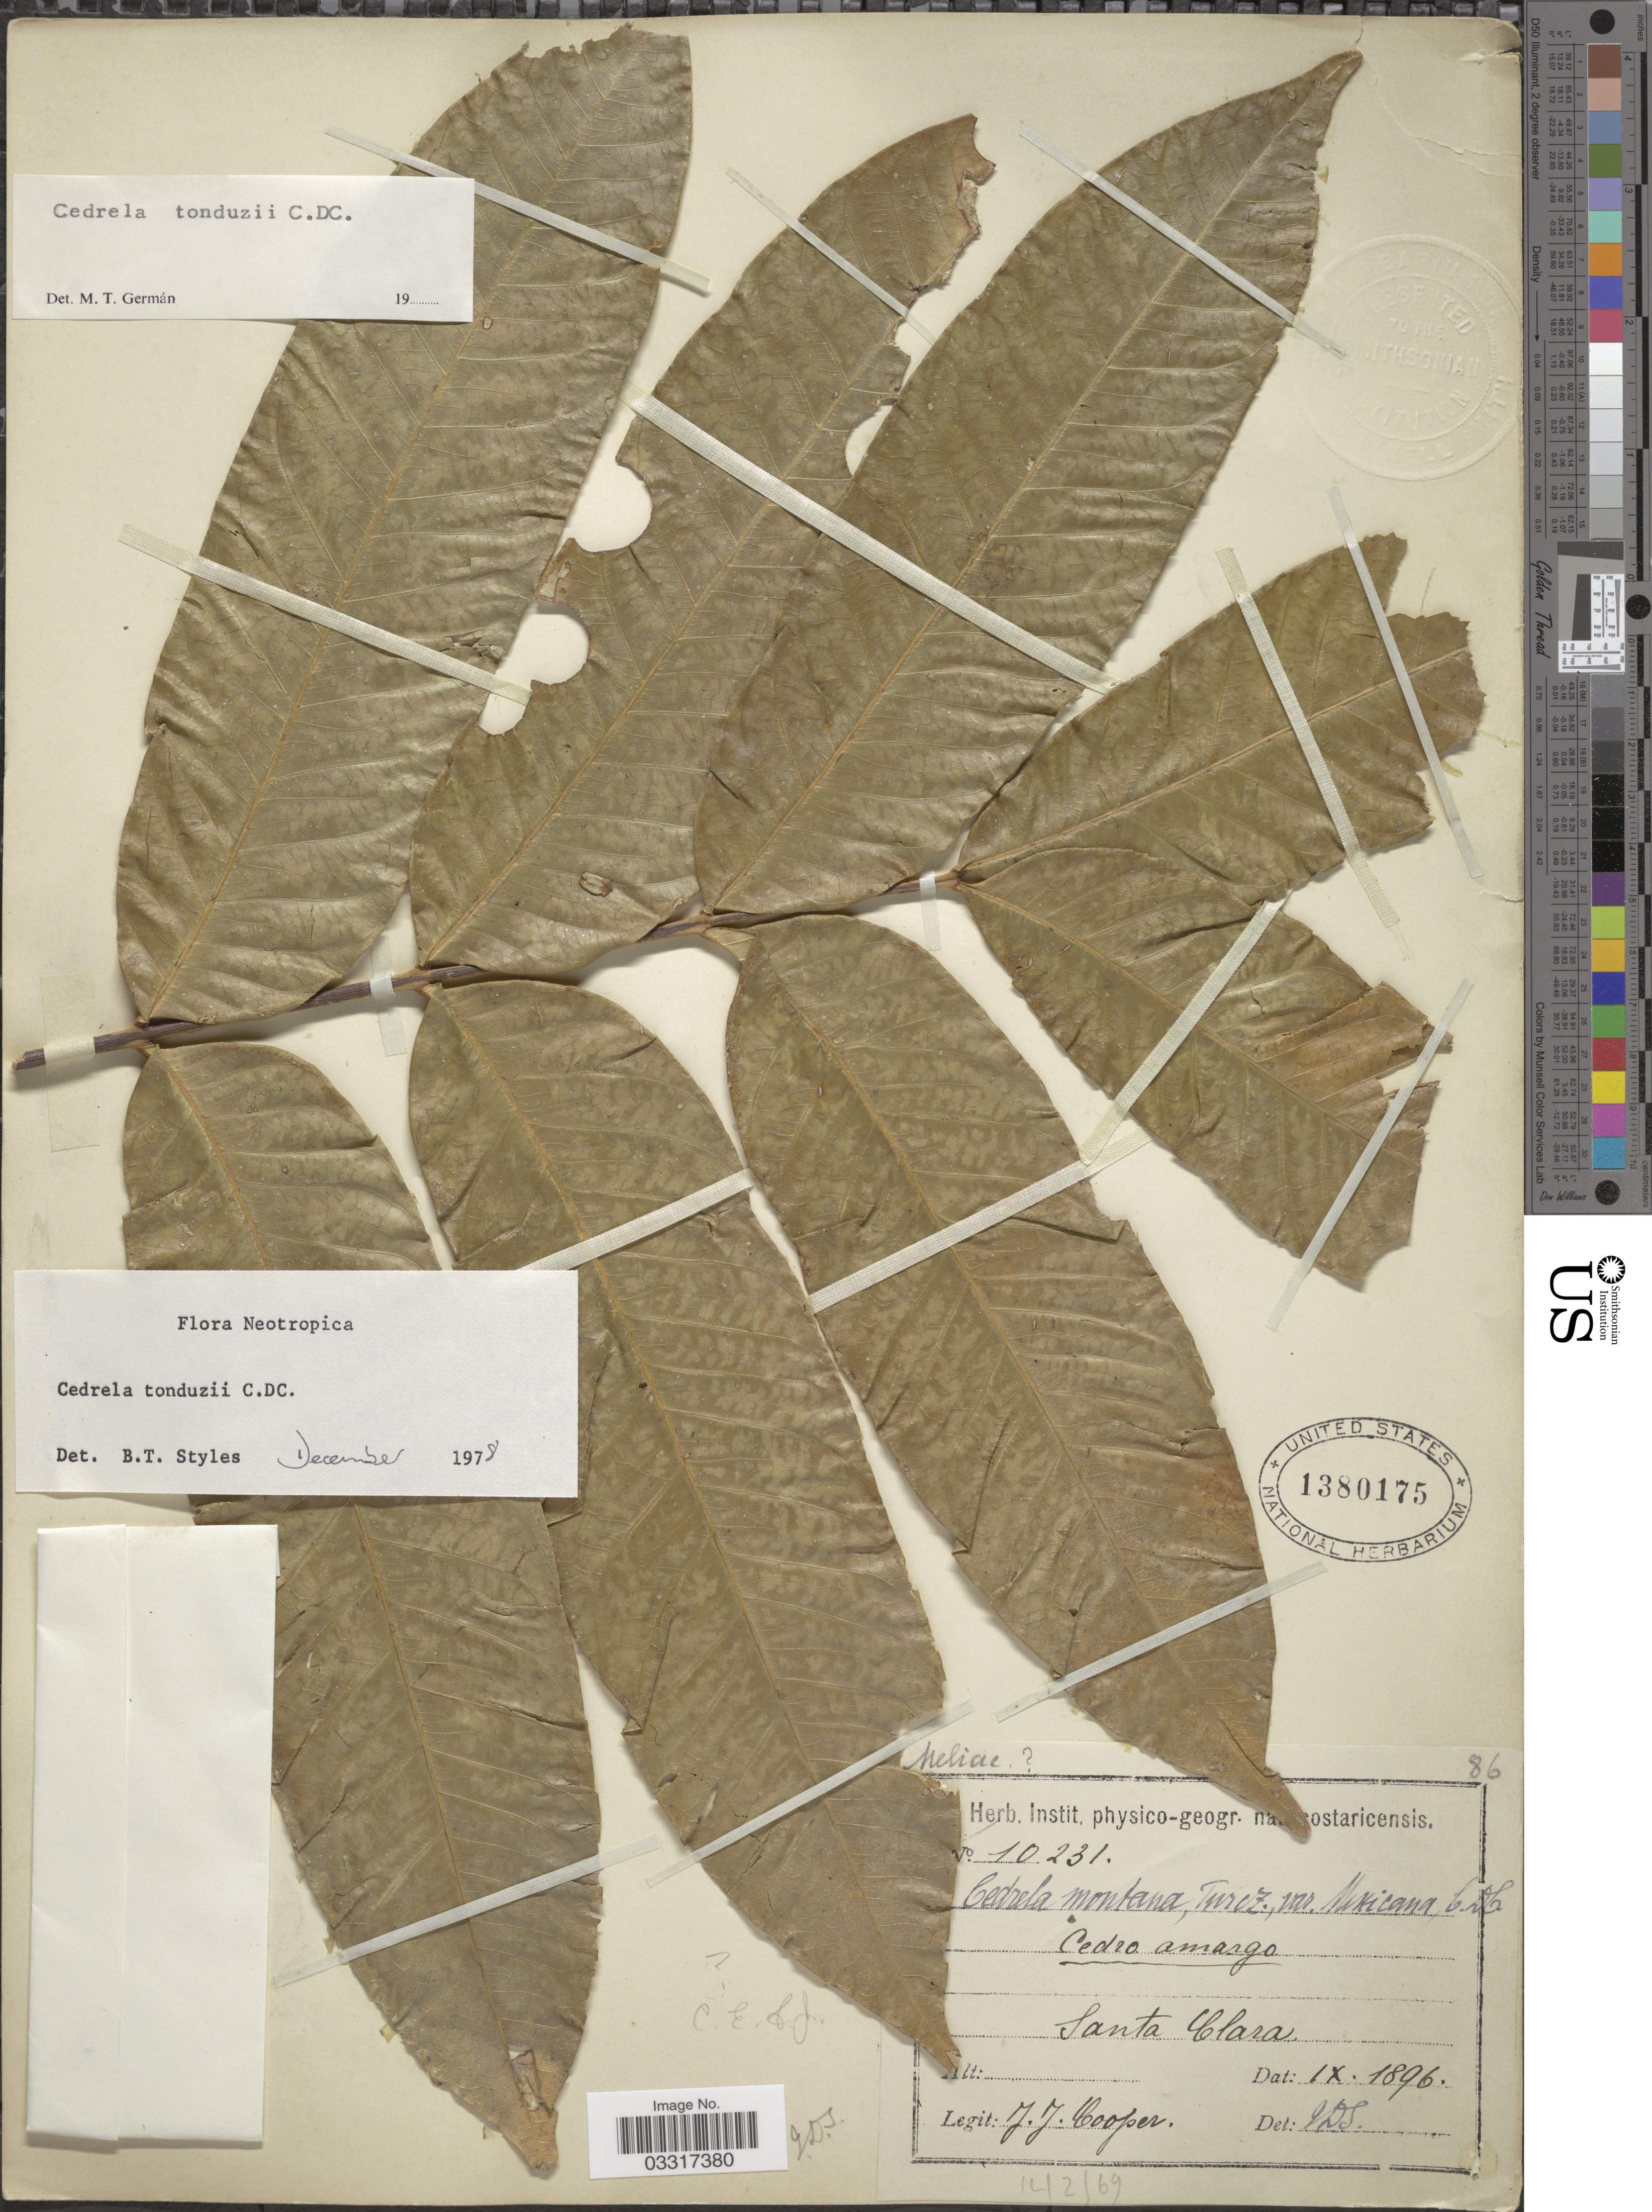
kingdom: Plantae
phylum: Tracheophyta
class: Magnoliopsida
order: Sapindales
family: Meliaceae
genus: Cedrela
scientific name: Cedrela tonduzii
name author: C. DC.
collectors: J. J. Cooper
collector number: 10231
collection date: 1896-09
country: Costa Rica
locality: Santa Clara.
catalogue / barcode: US 1380175